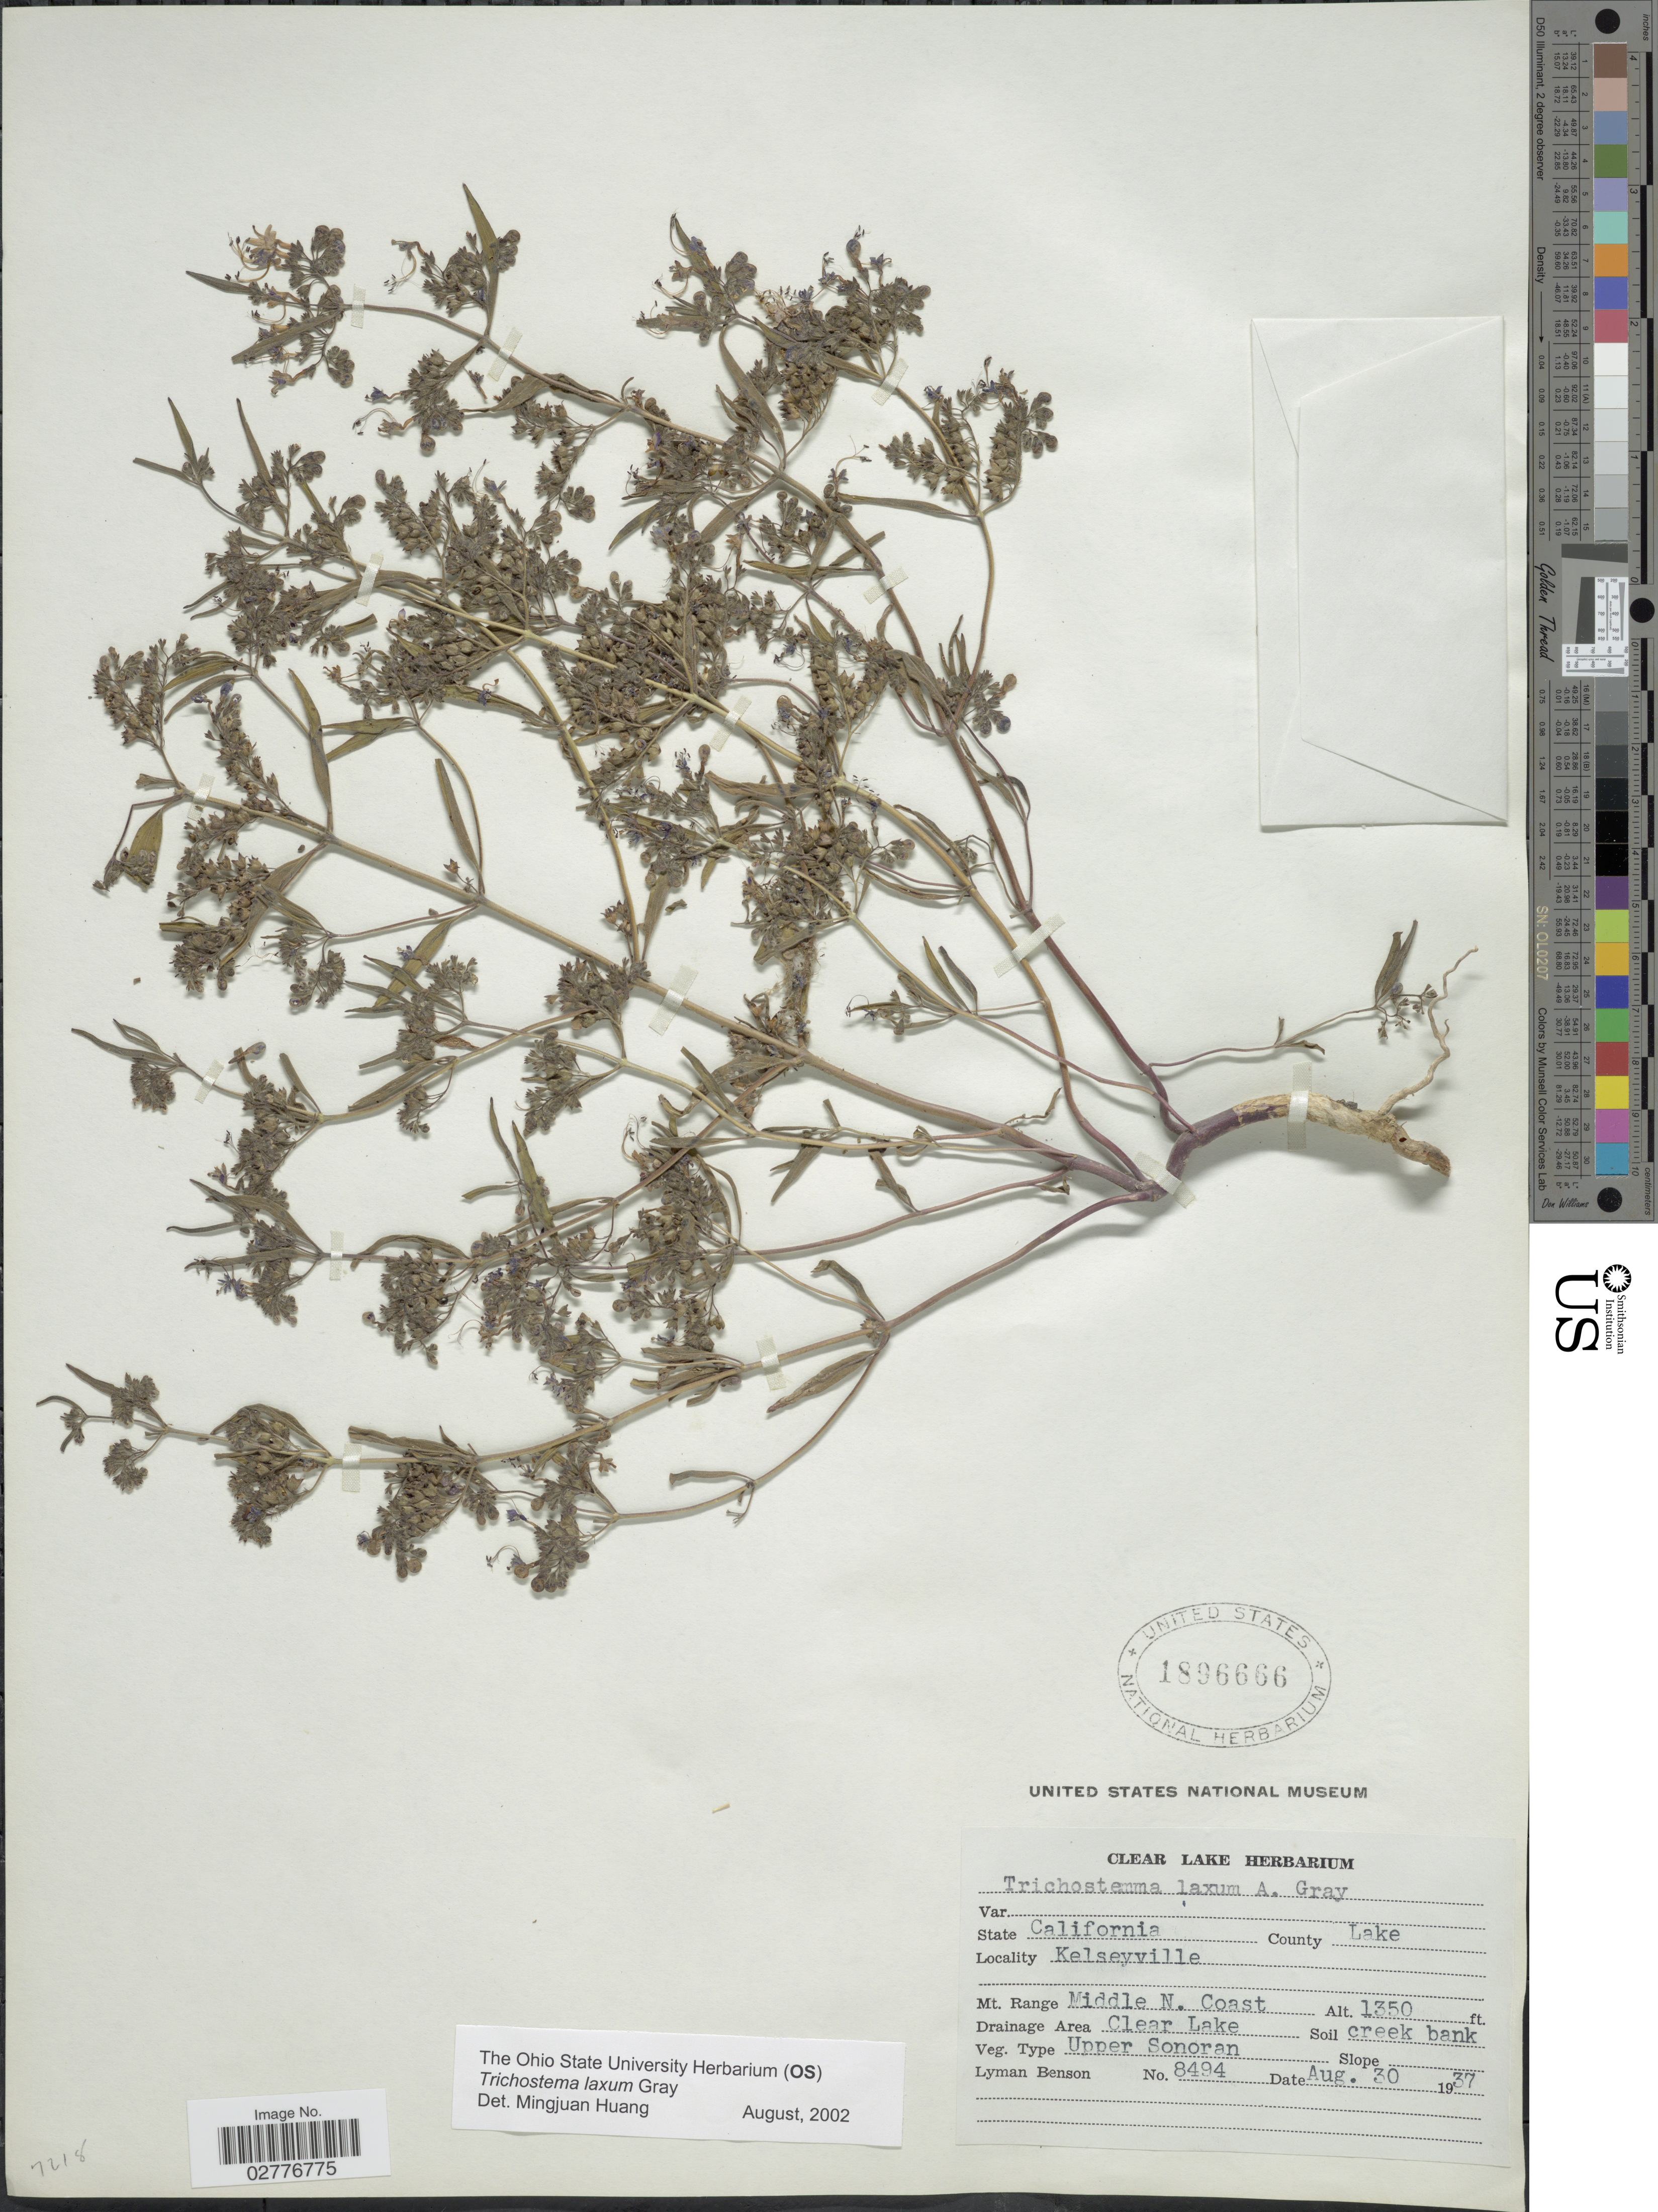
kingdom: Plantae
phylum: Tracheophyta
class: Magnoliopsida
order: Lamiales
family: Lamiaceae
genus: Trichostema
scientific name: Trichostema laxum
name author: A. Gray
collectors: L. D. Benson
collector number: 8494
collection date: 1937-08-30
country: United States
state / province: California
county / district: Lake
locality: County Lake. Kelseyville. Mt. Range Middle N. Coast. Drainage Area Clear Lake. Soil creek bank. Veg. Type Upper Sonoran.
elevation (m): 411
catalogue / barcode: US 1896666